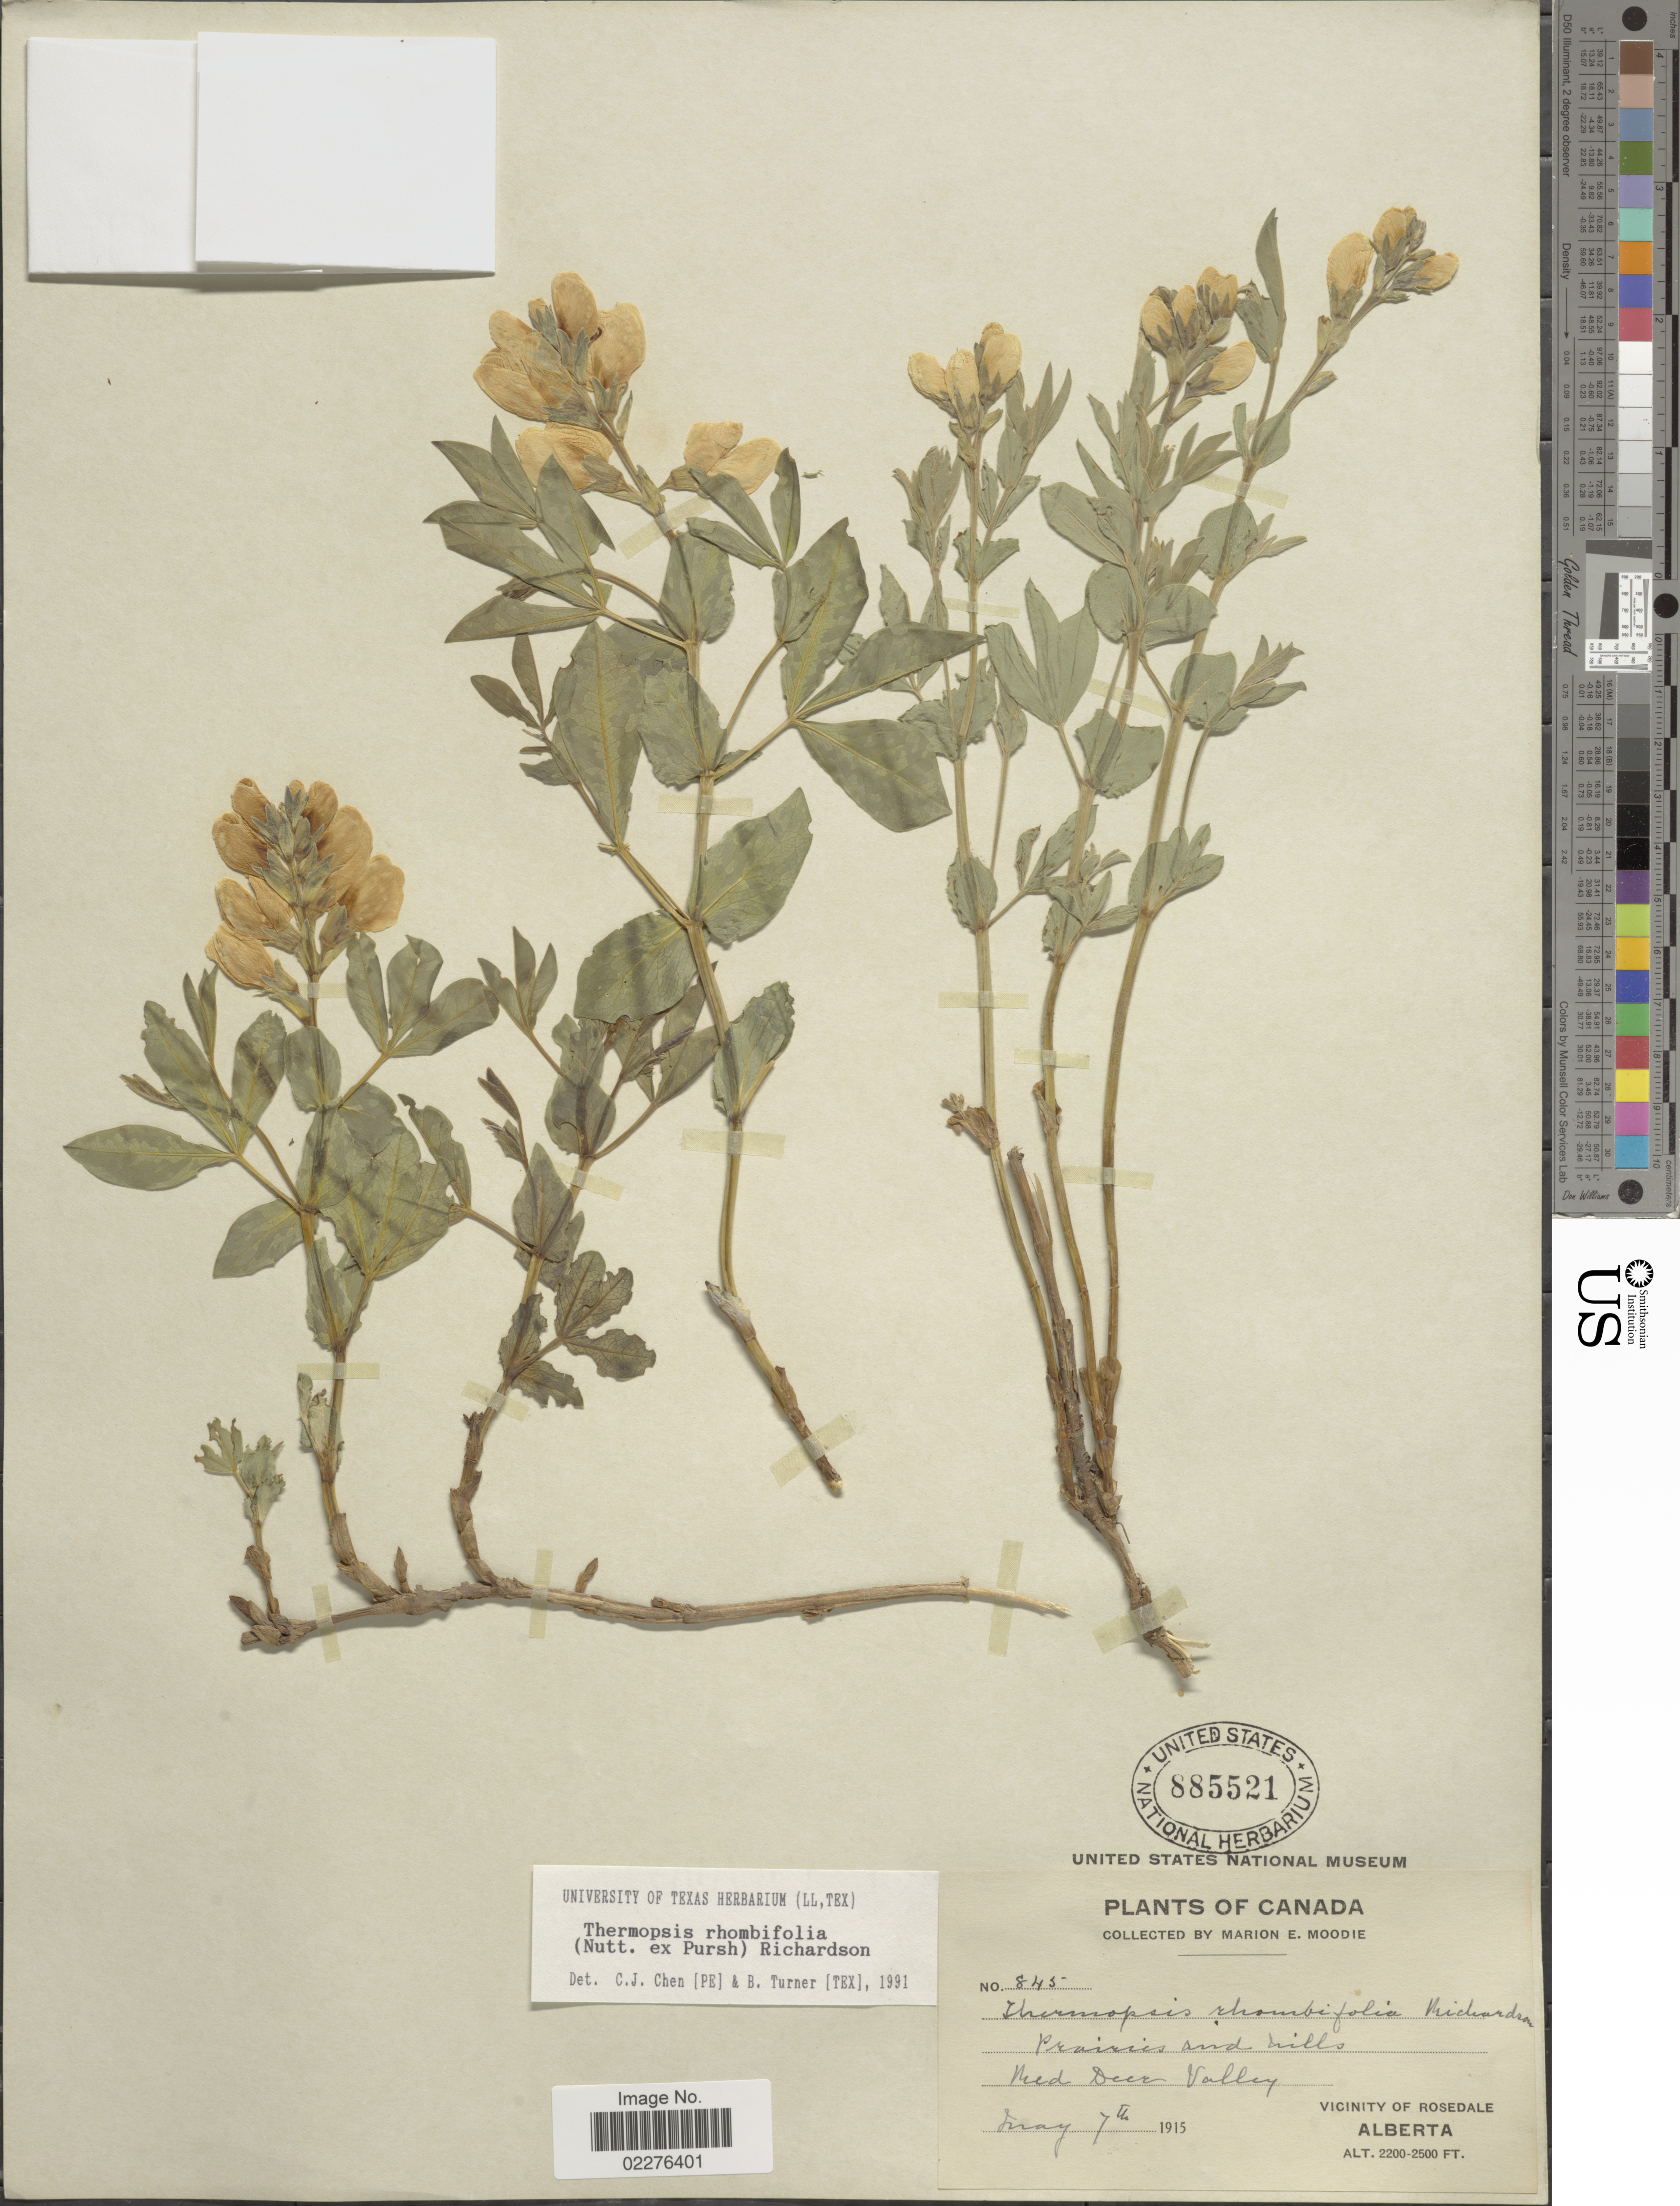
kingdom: Plantae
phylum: Tracheophyta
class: Magnoliopsida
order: Fabales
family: Fabaceae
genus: Thermopsis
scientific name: Thermopsis rhombifolia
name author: Richardson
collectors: M. E. Moodie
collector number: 845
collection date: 1915-05-07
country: Canada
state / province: Alberta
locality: Prairies and hills, Med Deer Valley, Vicinity of Rosedale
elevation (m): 671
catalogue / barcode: US 885521